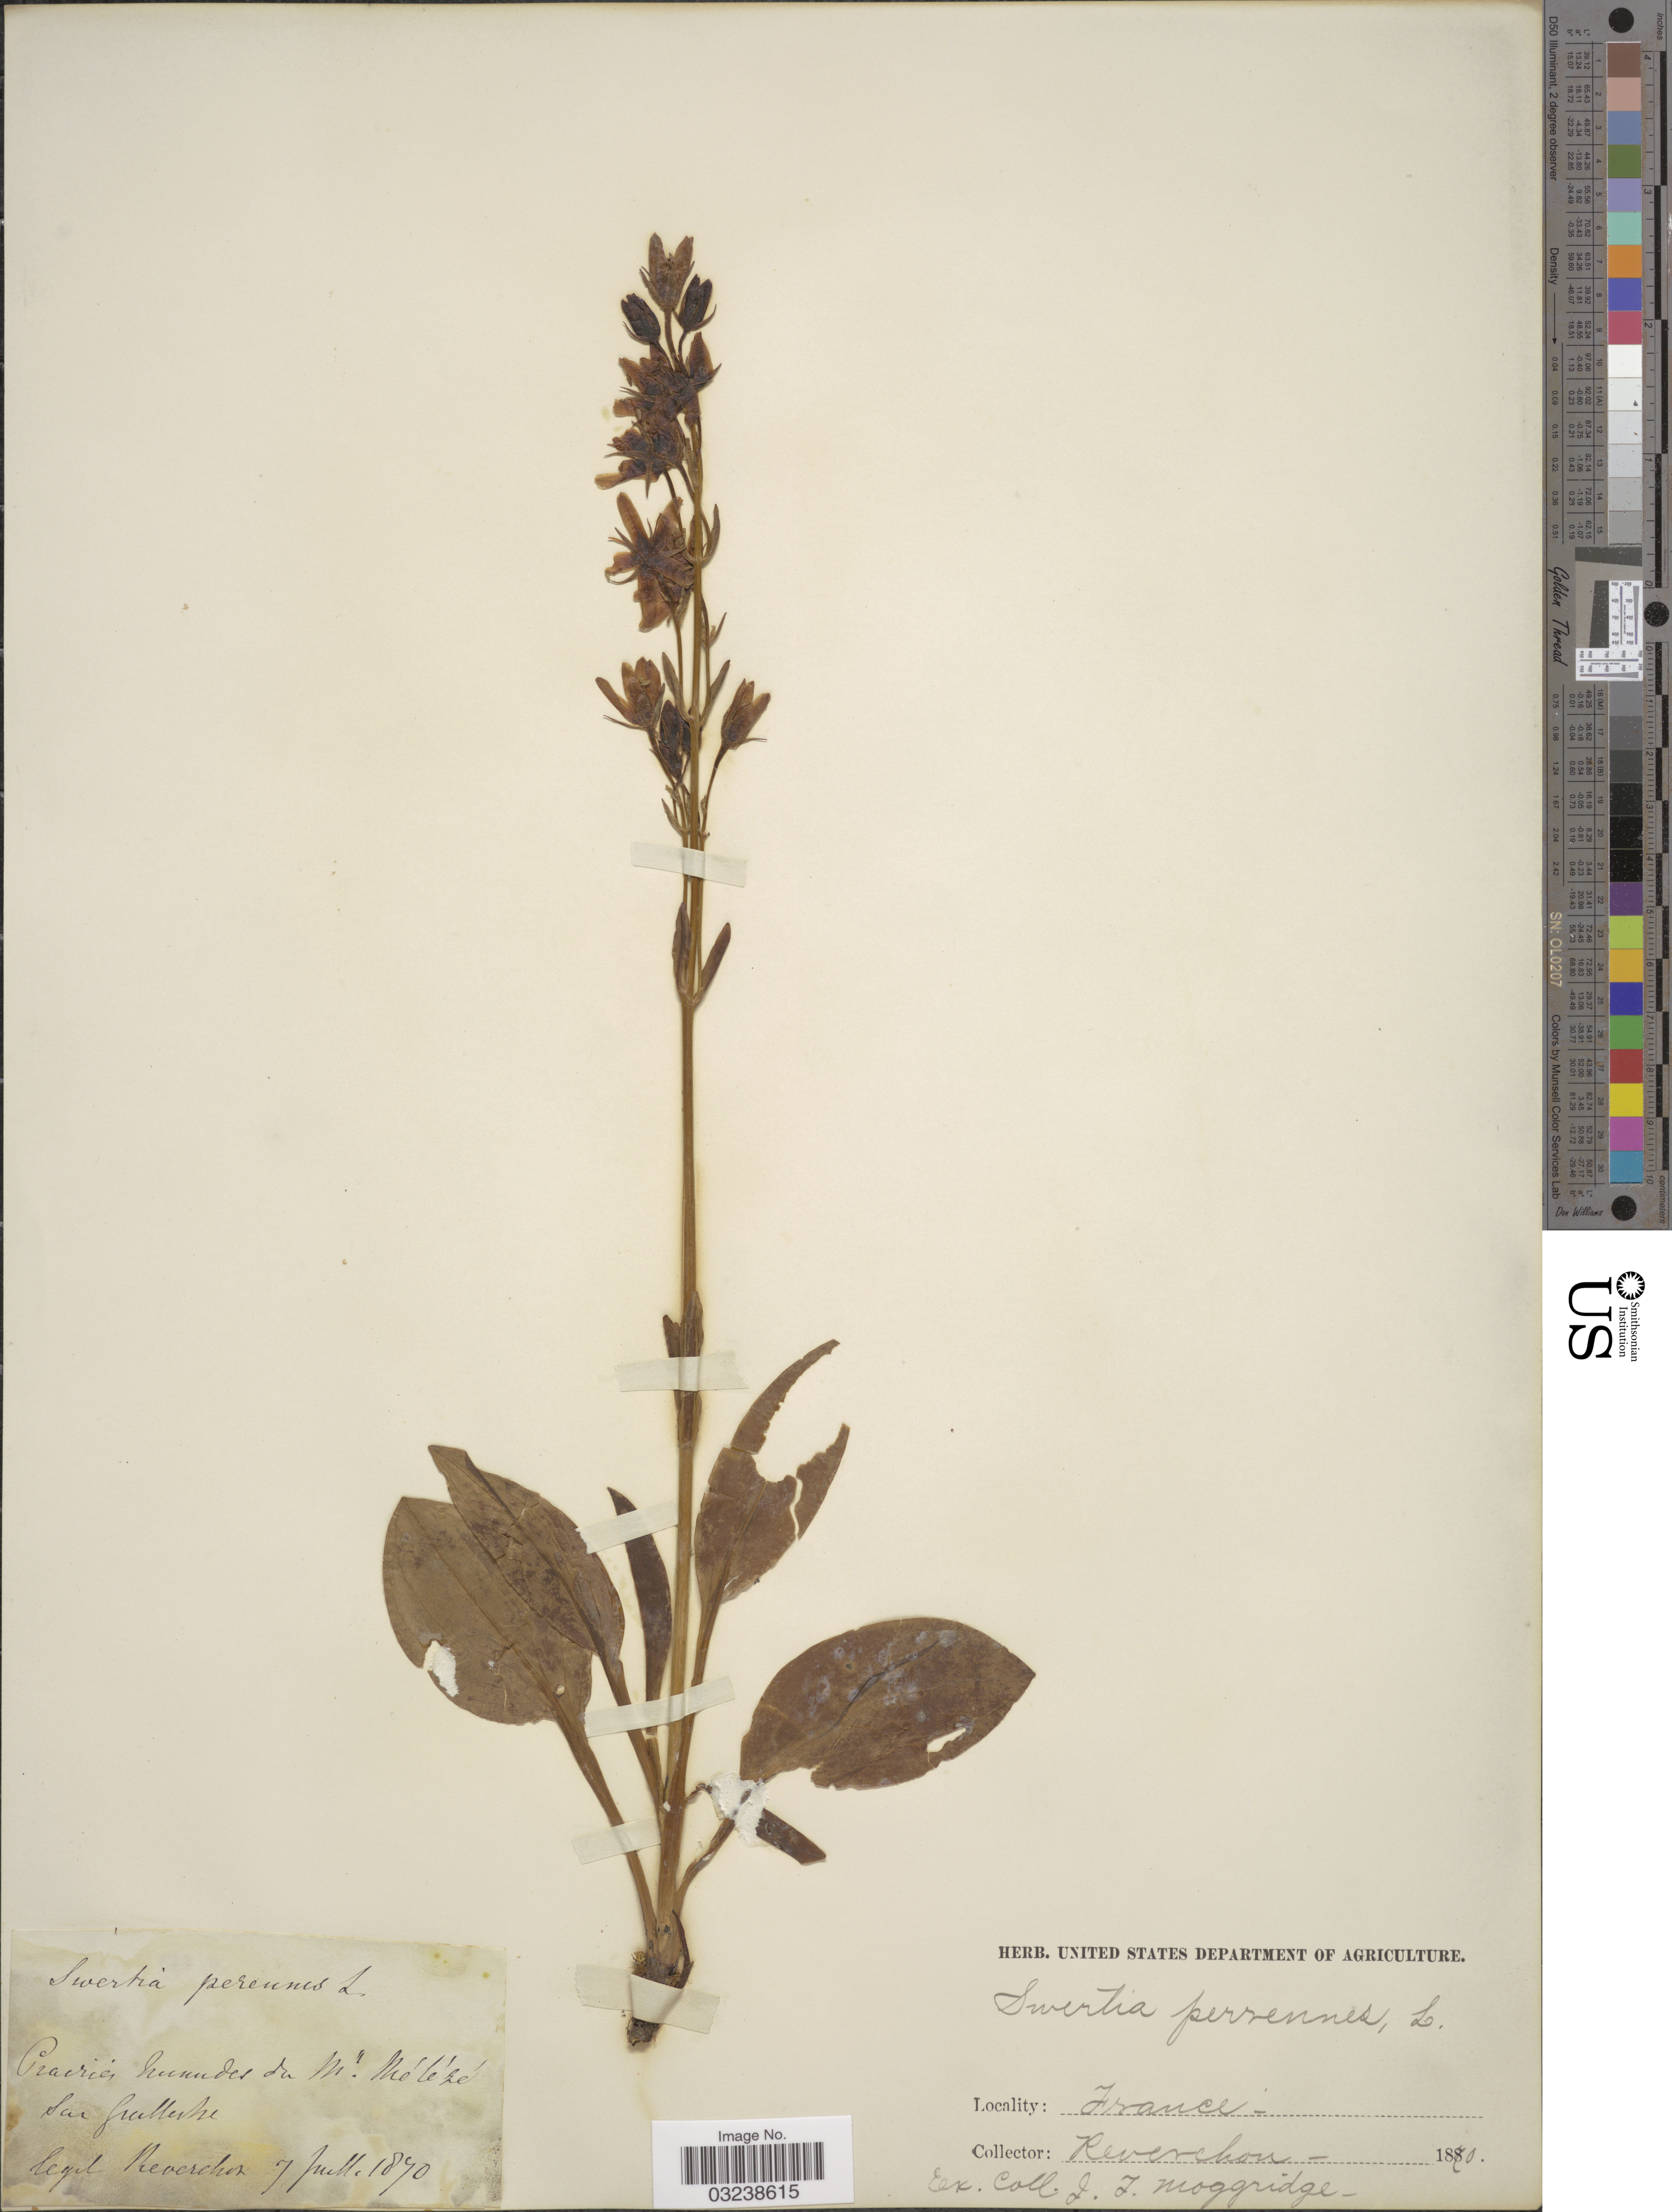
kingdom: Plantae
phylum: Tracheophyta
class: Magnoliopsida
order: Gentianales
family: Gentianaceae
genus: Swertia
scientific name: Swertia perennis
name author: L.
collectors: -. Reverchon & J. T. Moggridge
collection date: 1870-07-07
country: France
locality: Prairies humudes du Mt. Mélezé San Grallerhe [interpreted].